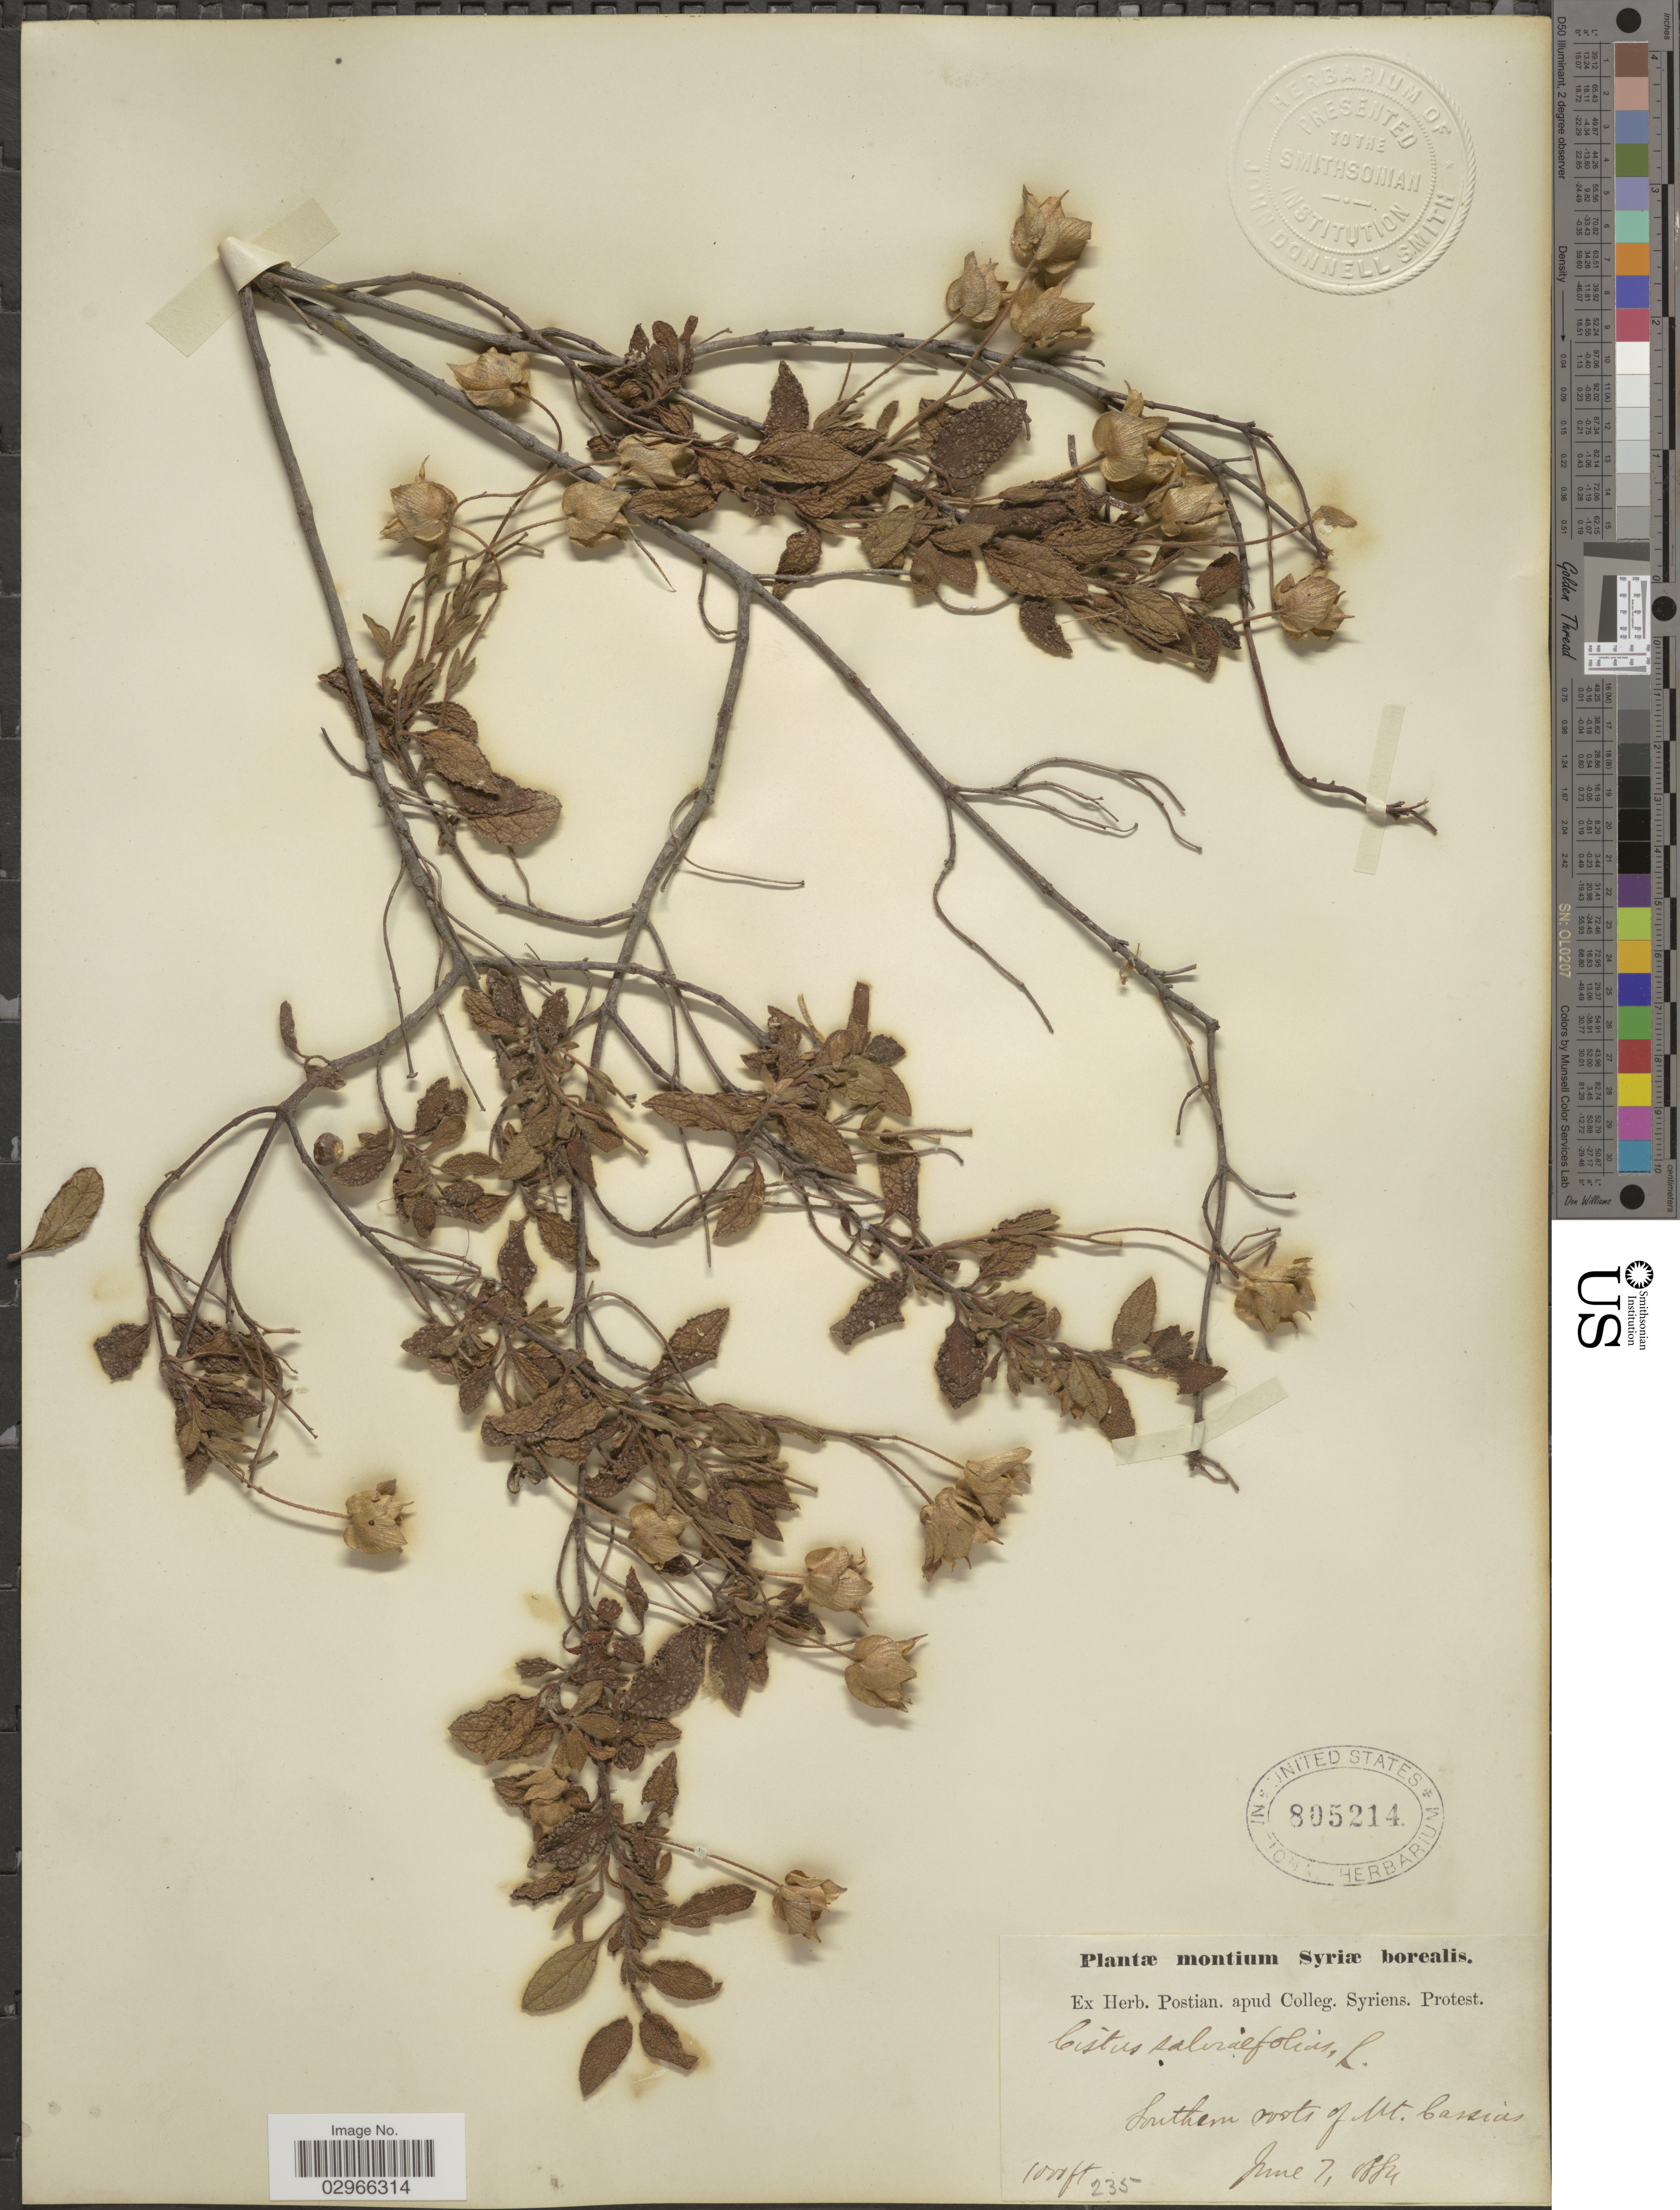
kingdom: Plantae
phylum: Tracheophyta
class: Magnoliopsida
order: Malvales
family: Cistaceae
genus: Cistus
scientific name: Cistus salviifolius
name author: L.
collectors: ex herb. Postian. apud Colleg. Syriens. Protest. USE "Fannie P. A. Shepard" (10308853) AS PRIMARY COLLECTOR INSTEAD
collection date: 1884-06-07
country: Syria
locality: Montium Syriæ borealis. Southern roots of Mt. Cassias.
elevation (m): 305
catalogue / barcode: US 805214